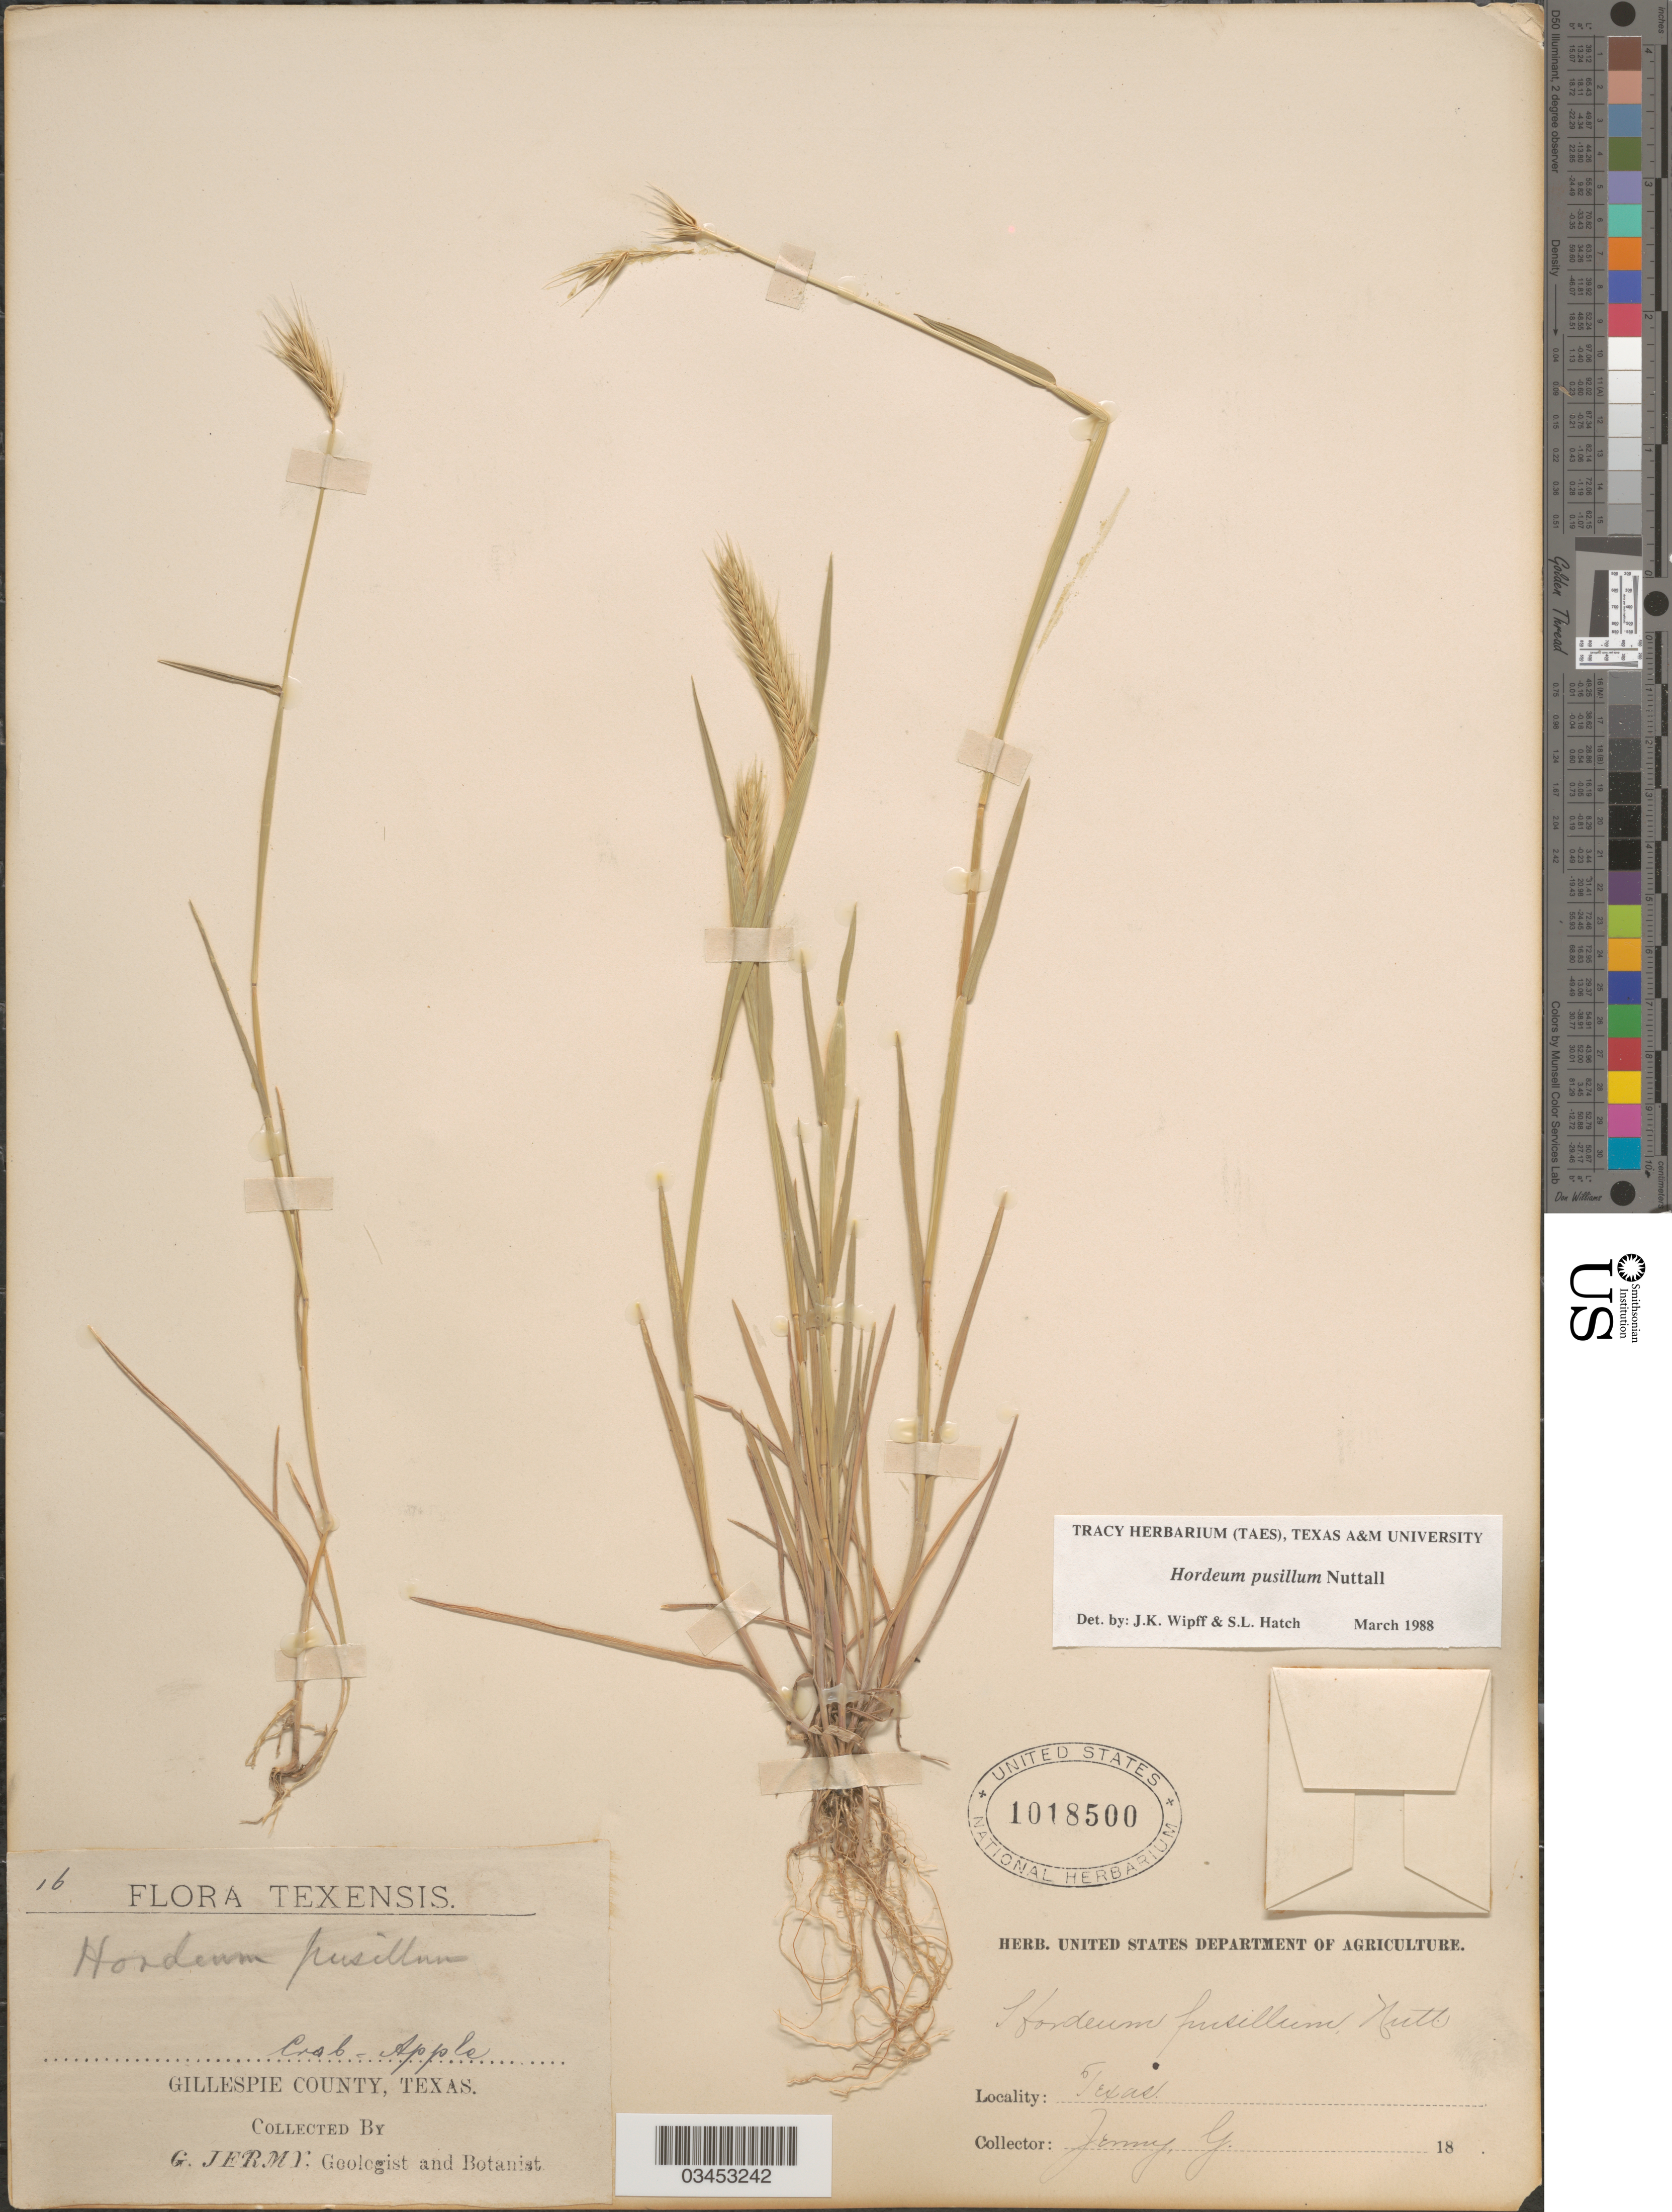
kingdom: Plantae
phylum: Tracheophyta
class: Liliopsida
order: Poales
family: Poaceae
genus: Hordeum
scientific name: Hordeum pusillum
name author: Nutt.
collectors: G. Jermy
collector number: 16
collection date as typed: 18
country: United States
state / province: Texas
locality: Gillespie County.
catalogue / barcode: US 1018500